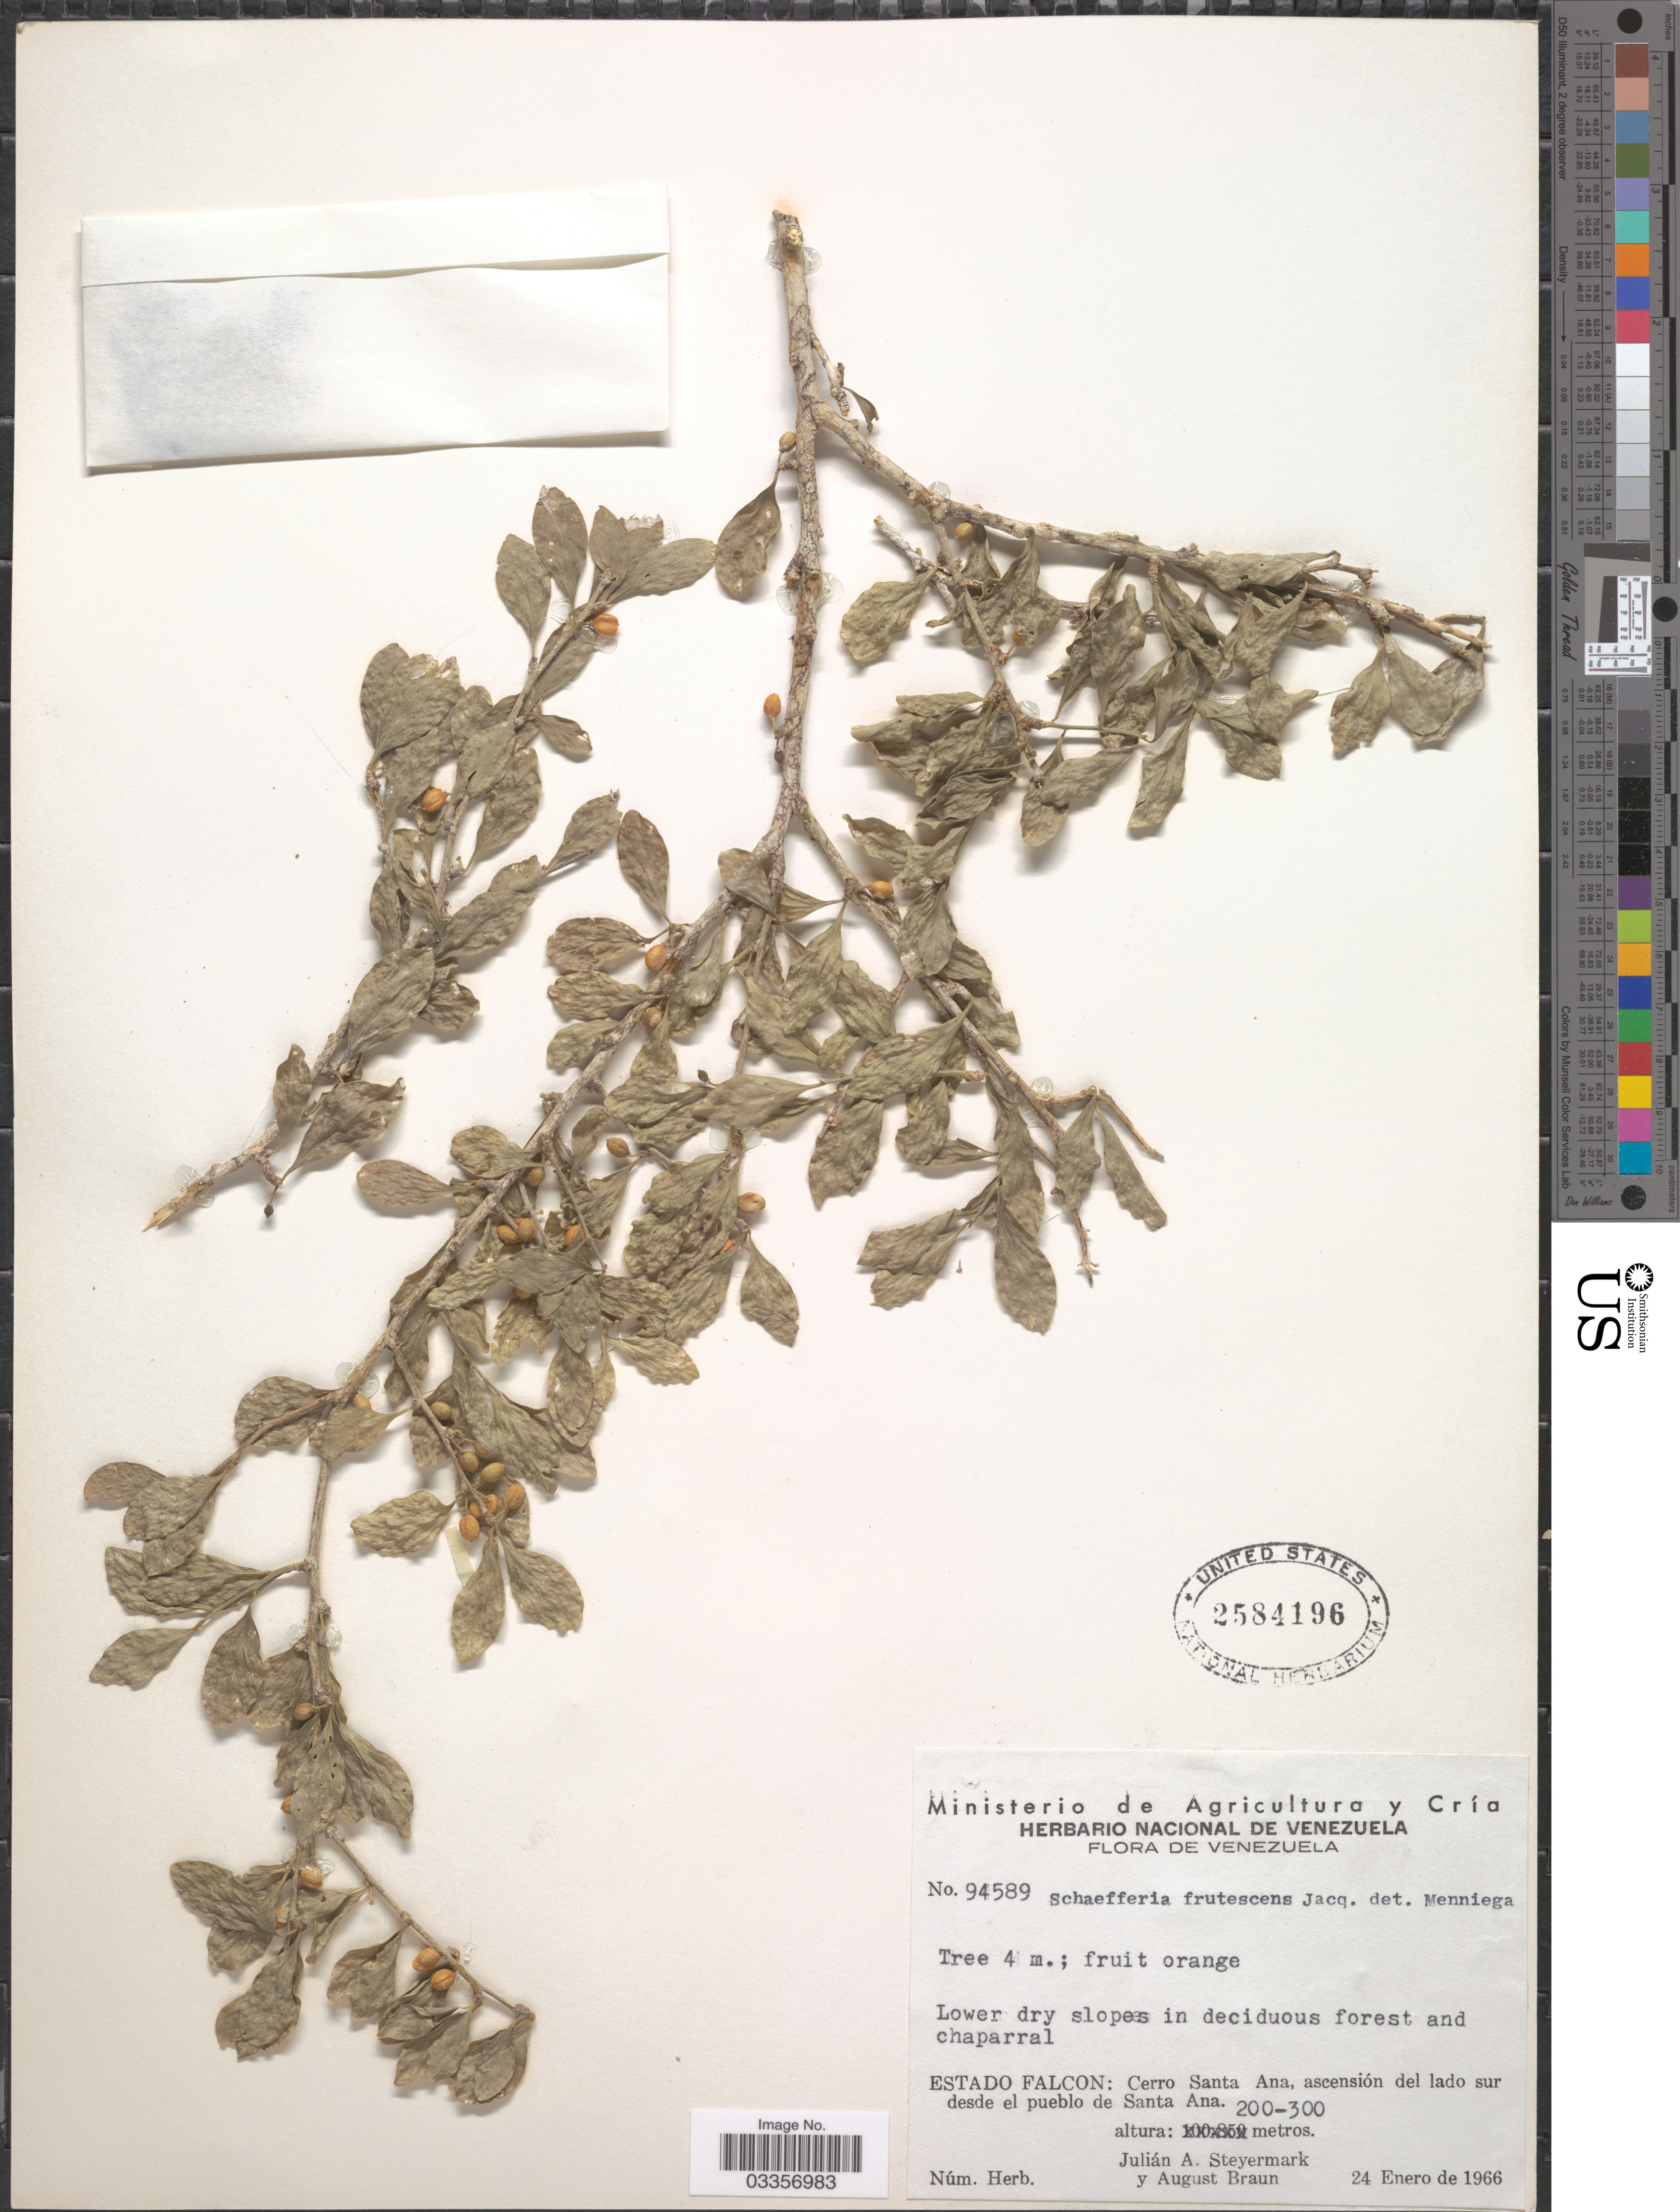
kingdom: Plantae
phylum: Tracheophyta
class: Magnoliopsida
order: Celastrales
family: Celastraceae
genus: Schaefferia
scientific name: Schaefferia frutescens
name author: Jacq.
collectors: J. Steyermark & A. Braun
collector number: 94589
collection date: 1966-01-24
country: Venezuela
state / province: Falcón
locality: Cerro Santa Ana, ascensión del lado sur desde el puebla de Santa Ana.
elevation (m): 200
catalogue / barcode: US 2584196